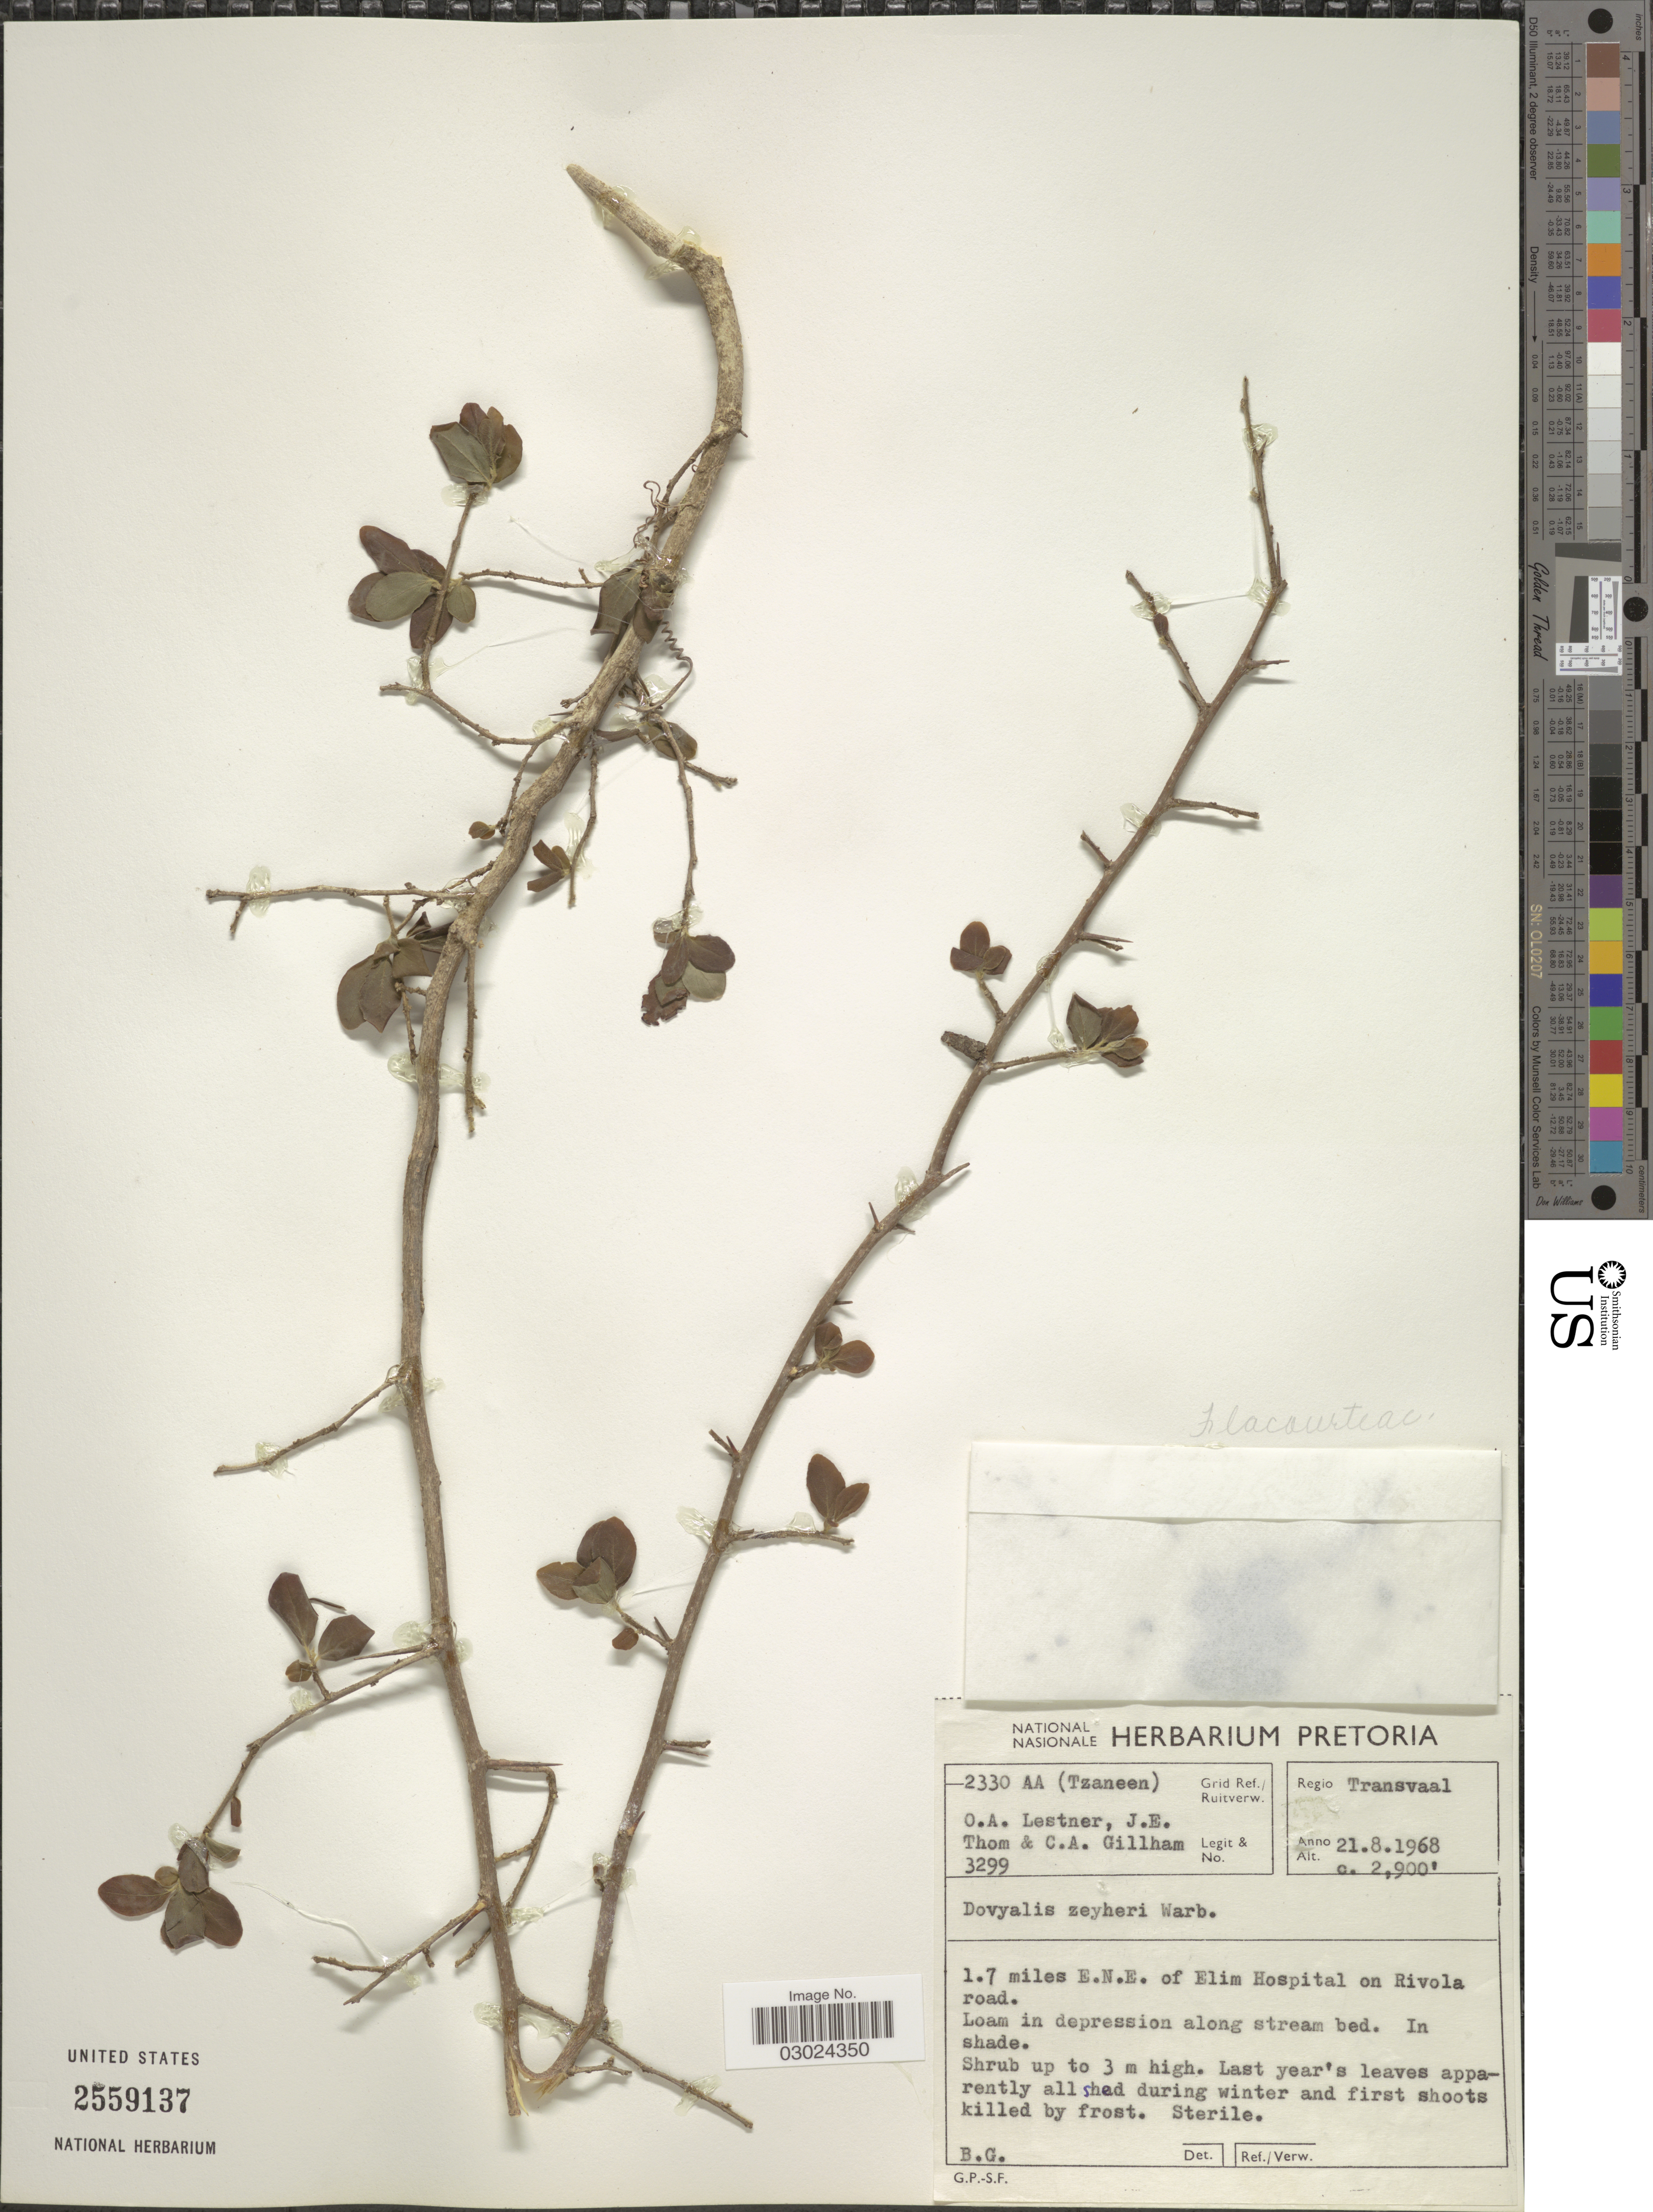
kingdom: Plantae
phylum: Tracheophyta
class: Magnoliopsida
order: Malpighiales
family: Salicaceae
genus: Dovyalis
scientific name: Dovyalis zeyheri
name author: (Sond.) Warb.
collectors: O. Lestner, J. Thom & C. Gillham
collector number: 3299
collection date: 1968-08-21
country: South Africa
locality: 2330 AA (Tzameem) Grid Ref./ Ruitverw. Regio Transvaal. 1.7 miles E.N.E. of Elim Hospital on Rivola road.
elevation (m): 884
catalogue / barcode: US 2559137